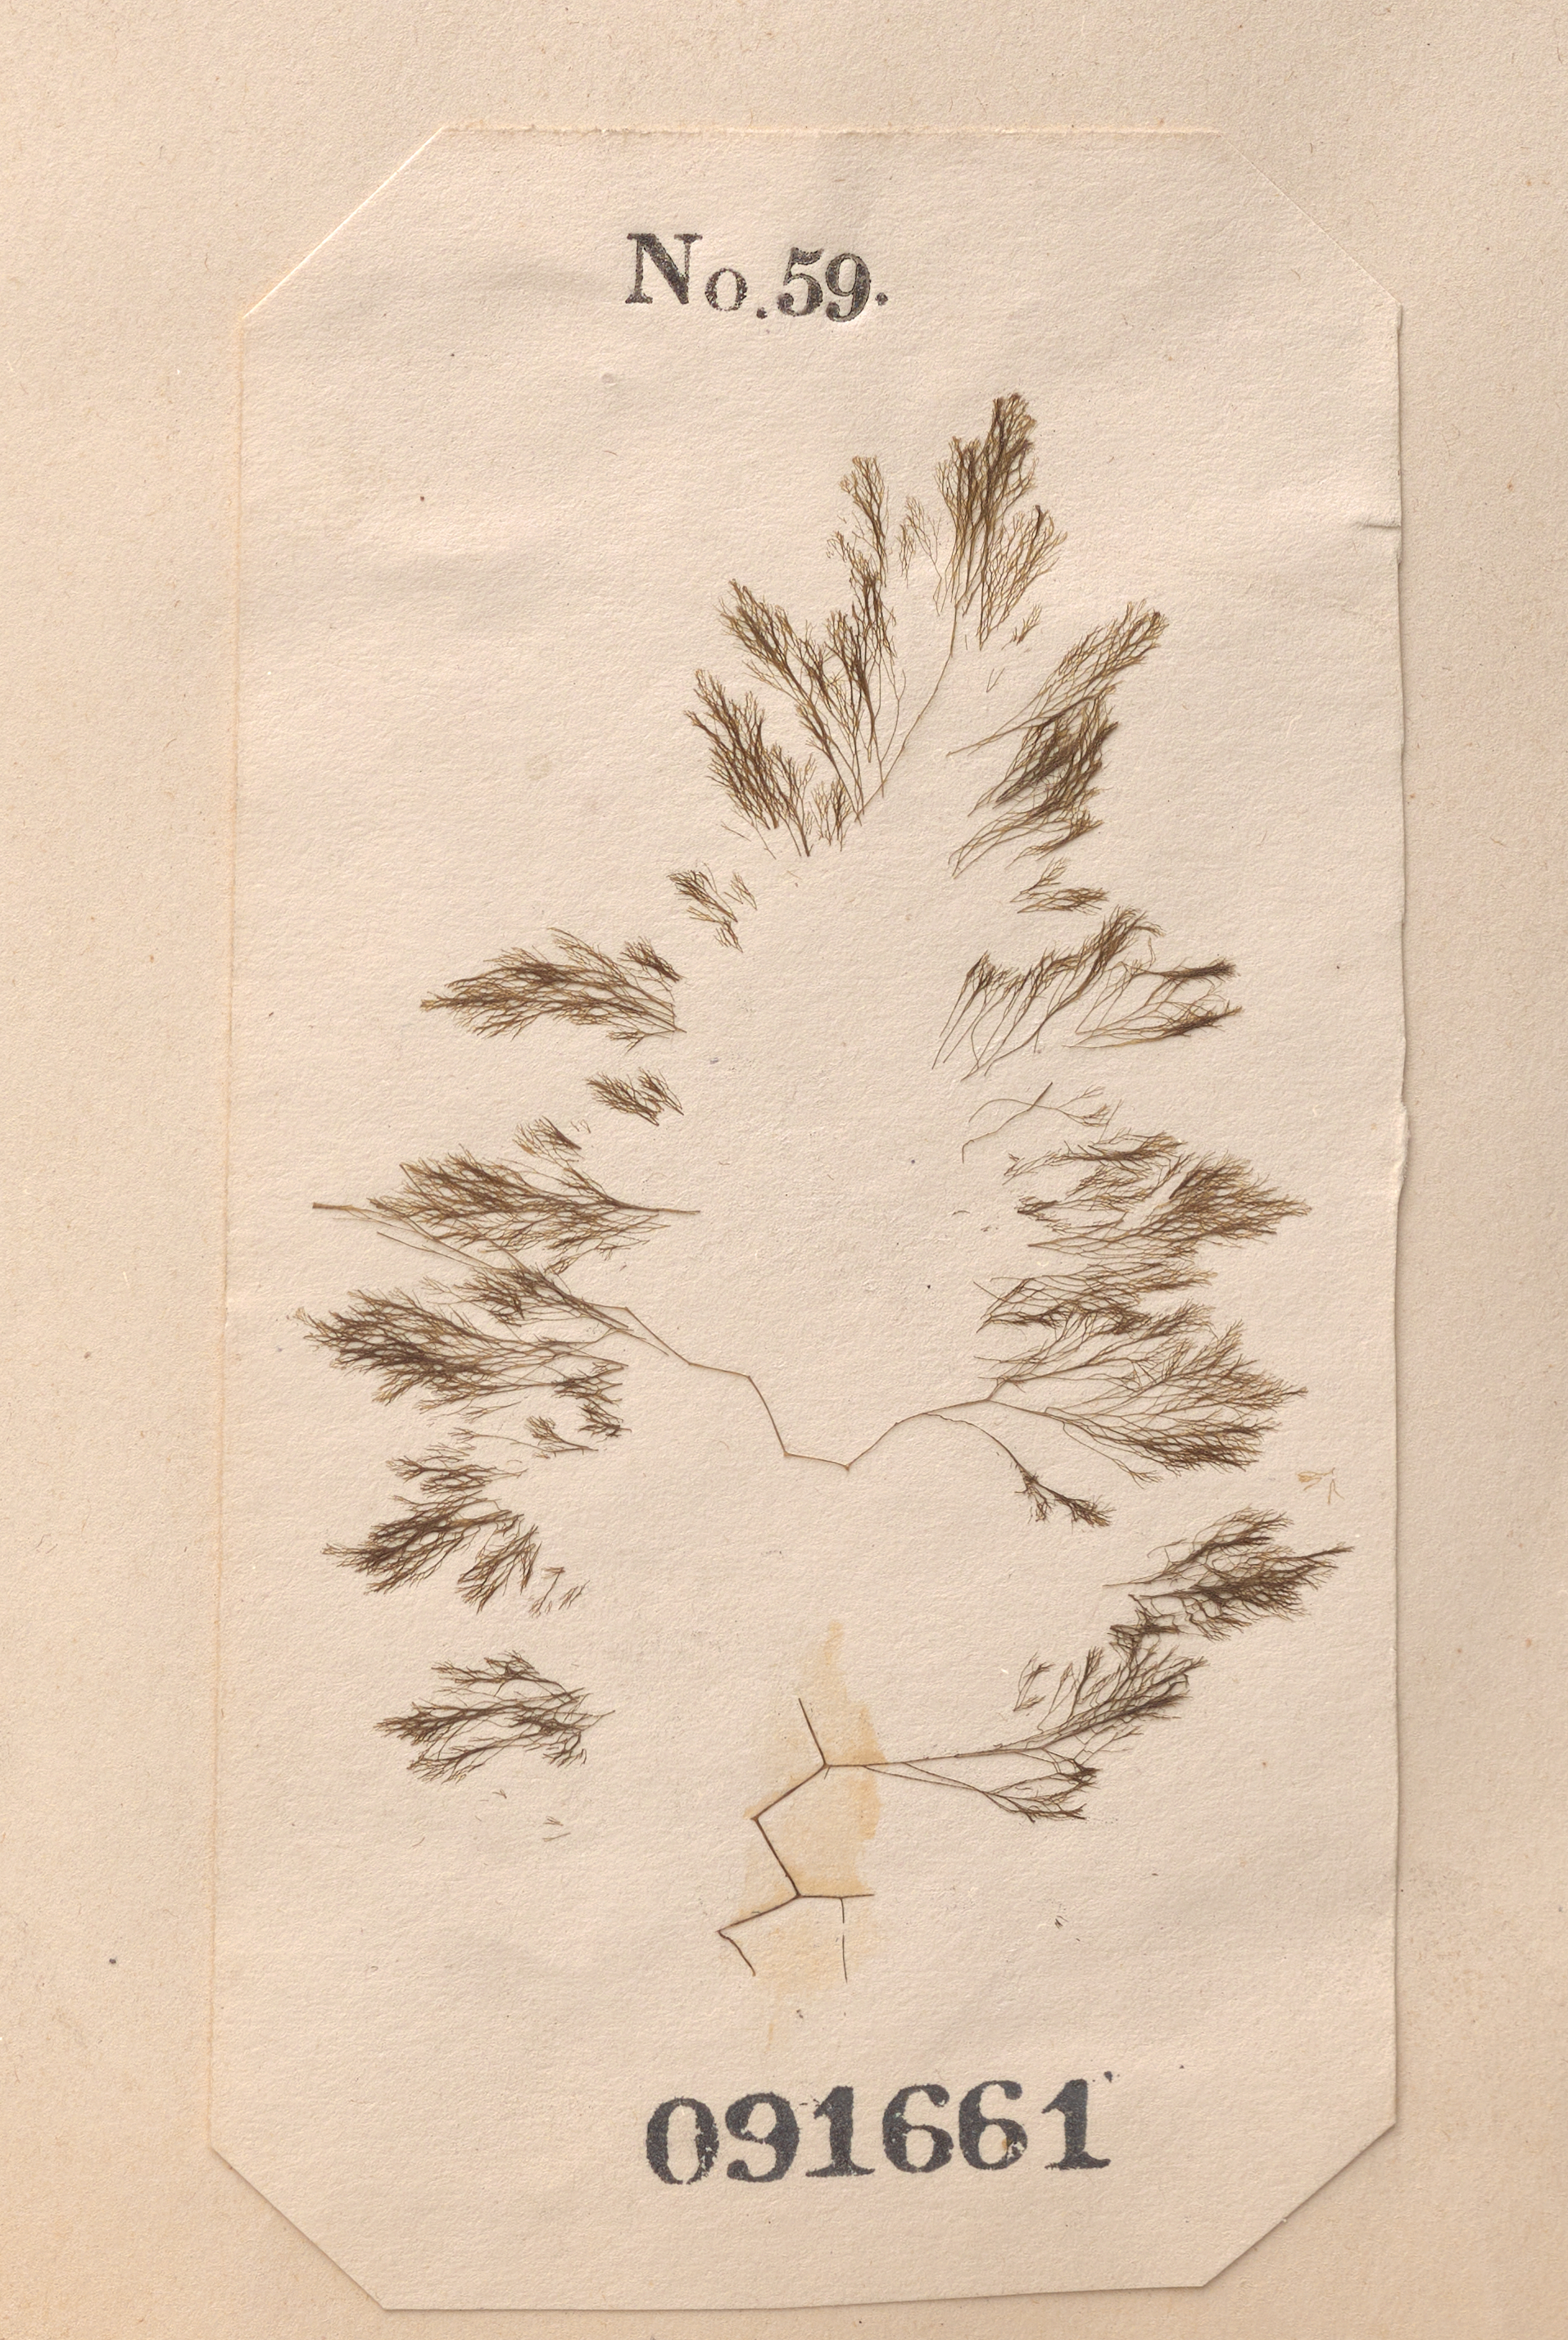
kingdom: Plantae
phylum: Rhodophyta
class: Florideophyceae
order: Ceramiales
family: Rhodomelaceae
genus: Vertebrata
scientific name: Vertebrata fucoides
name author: (Hudson) Kuntze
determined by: Algae name updating Project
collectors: C. Durant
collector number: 59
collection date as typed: Sum 1850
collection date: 1850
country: United States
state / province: New York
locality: New York Bay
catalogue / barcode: US 91661